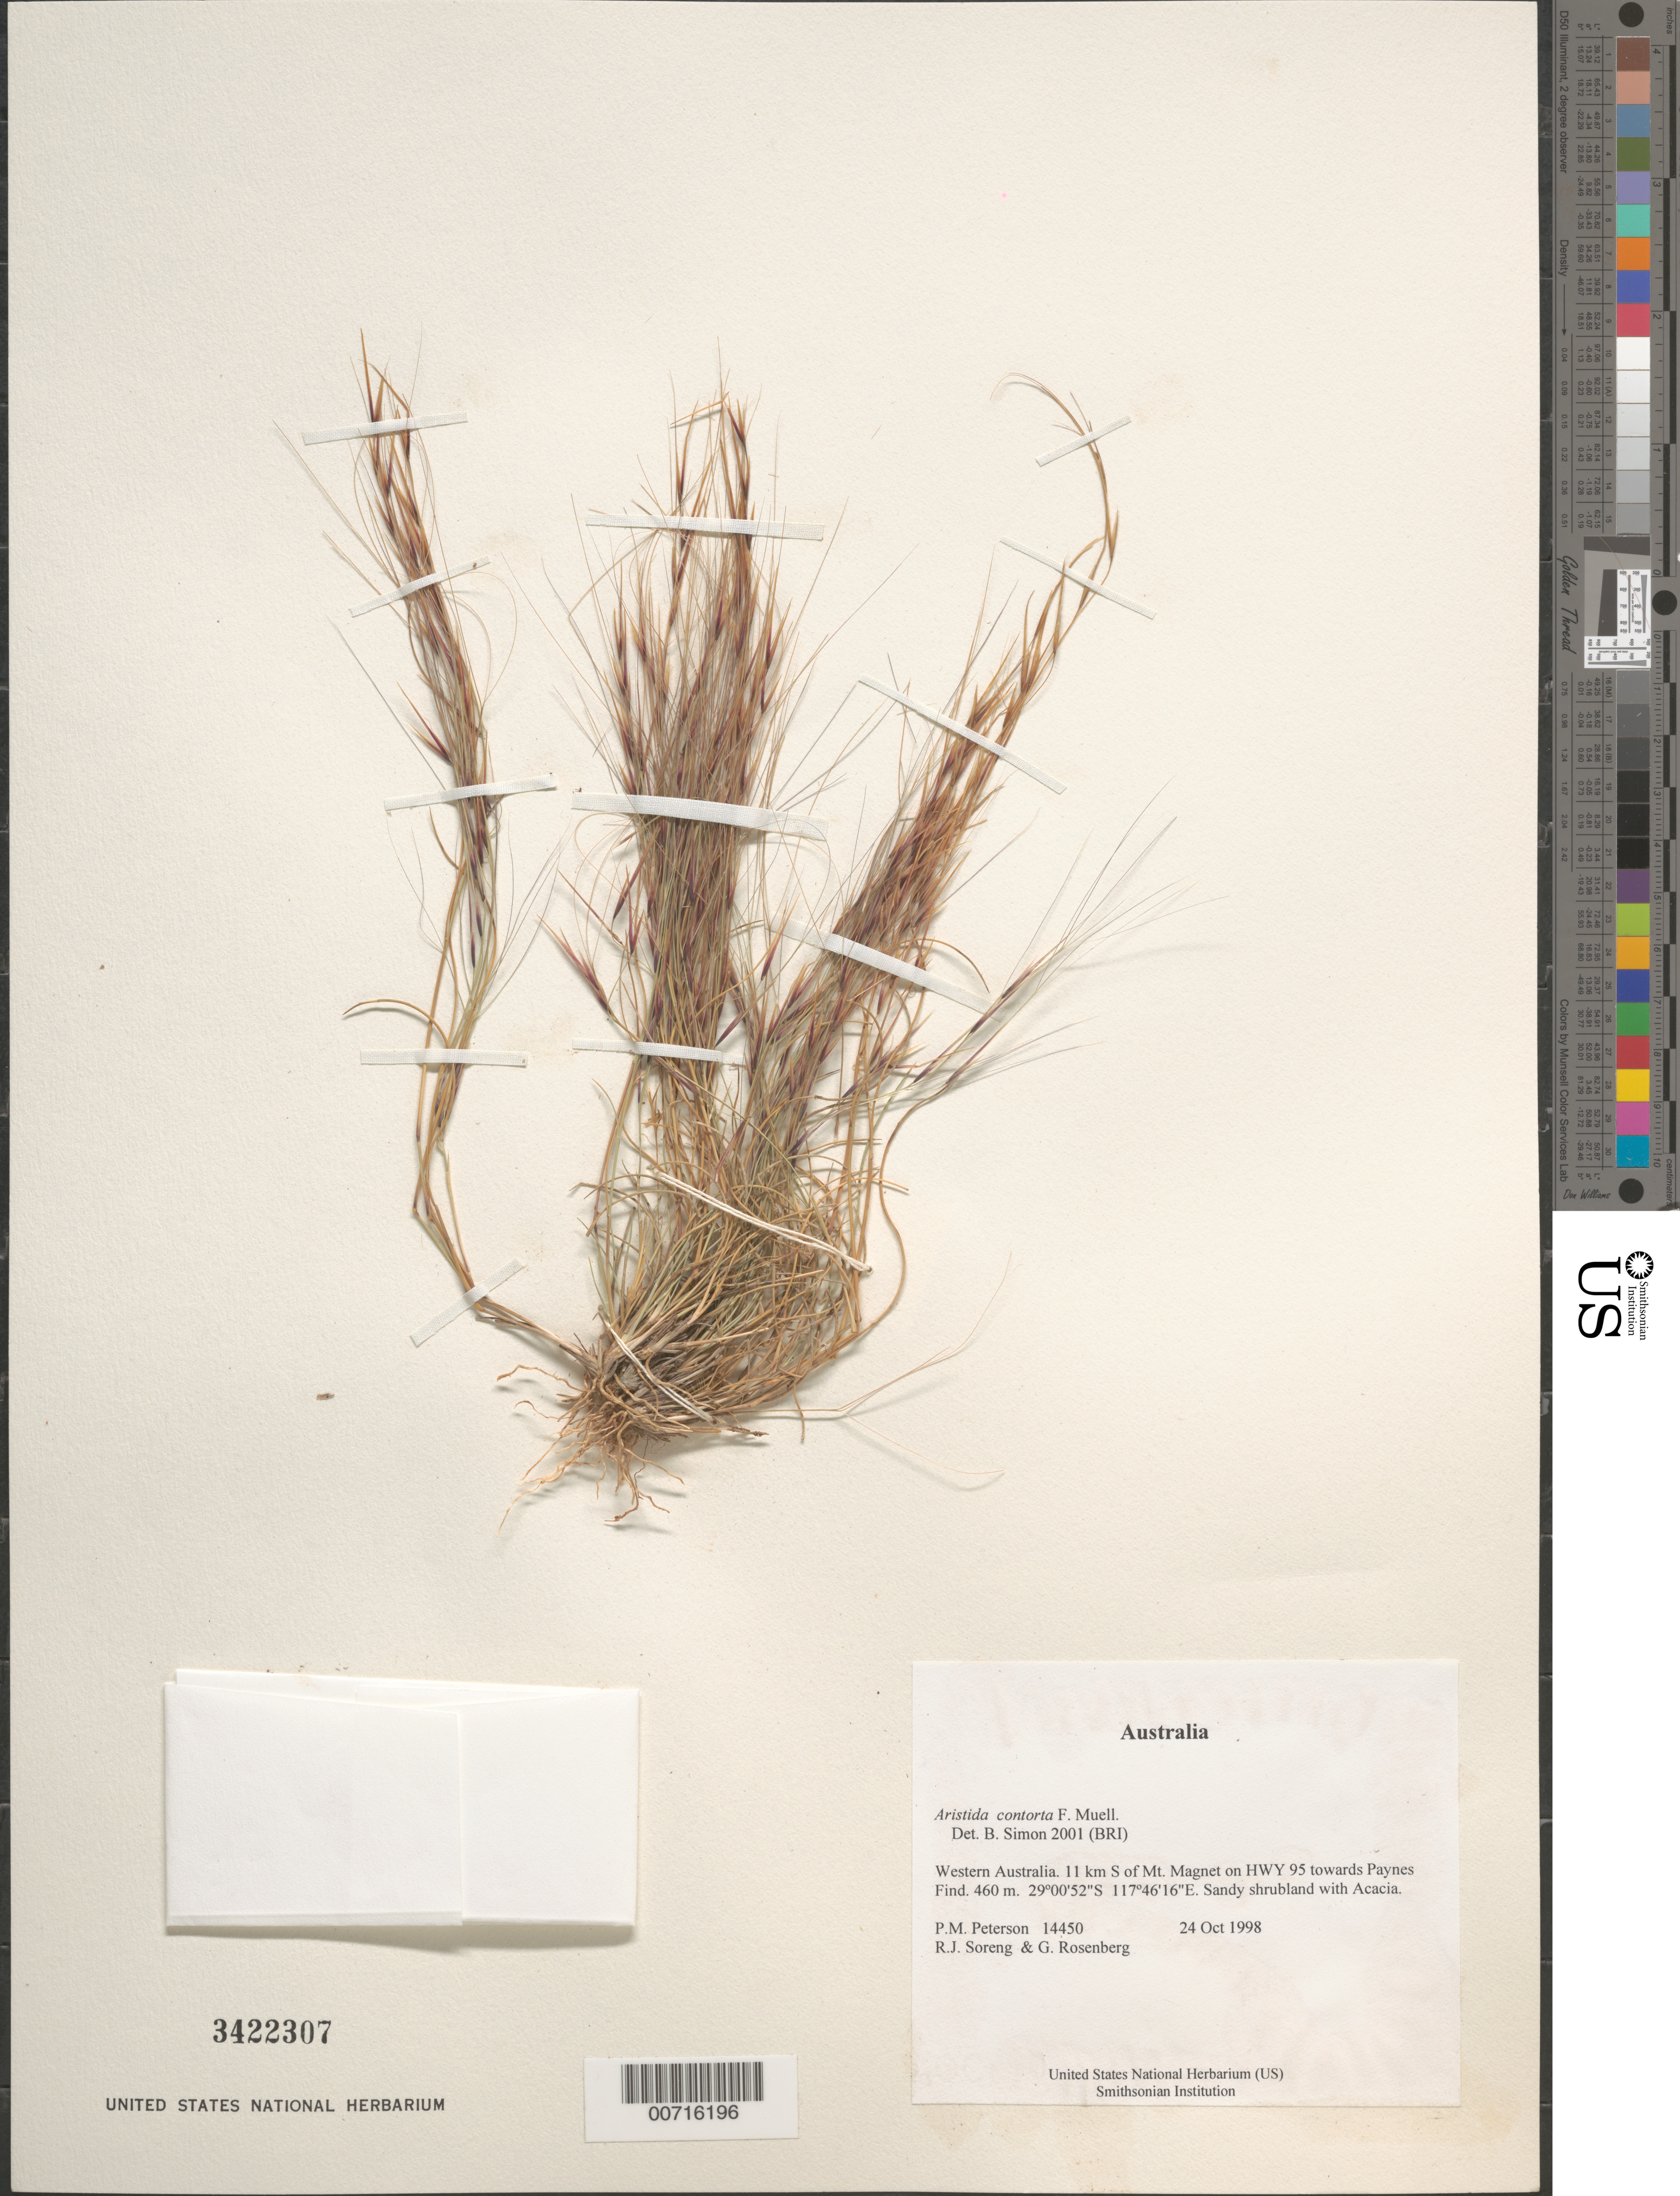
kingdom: Plantae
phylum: Tracheophyta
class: Liliopsida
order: Poales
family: Poaceae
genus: Aristida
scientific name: Aristida contorta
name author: F. Muell.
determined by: Simon, B.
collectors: P. M. Peterson, R. J. Soreng & G. Rosenberg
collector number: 14450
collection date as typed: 24 Oct 1998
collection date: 1998-10-24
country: Australia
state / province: Western Australia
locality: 11 km S of Mt. Magnet on HWY 95 towards Paynes Find.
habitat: Sandy shrubland with Acacia.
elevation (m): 460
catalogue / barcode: US 3422307